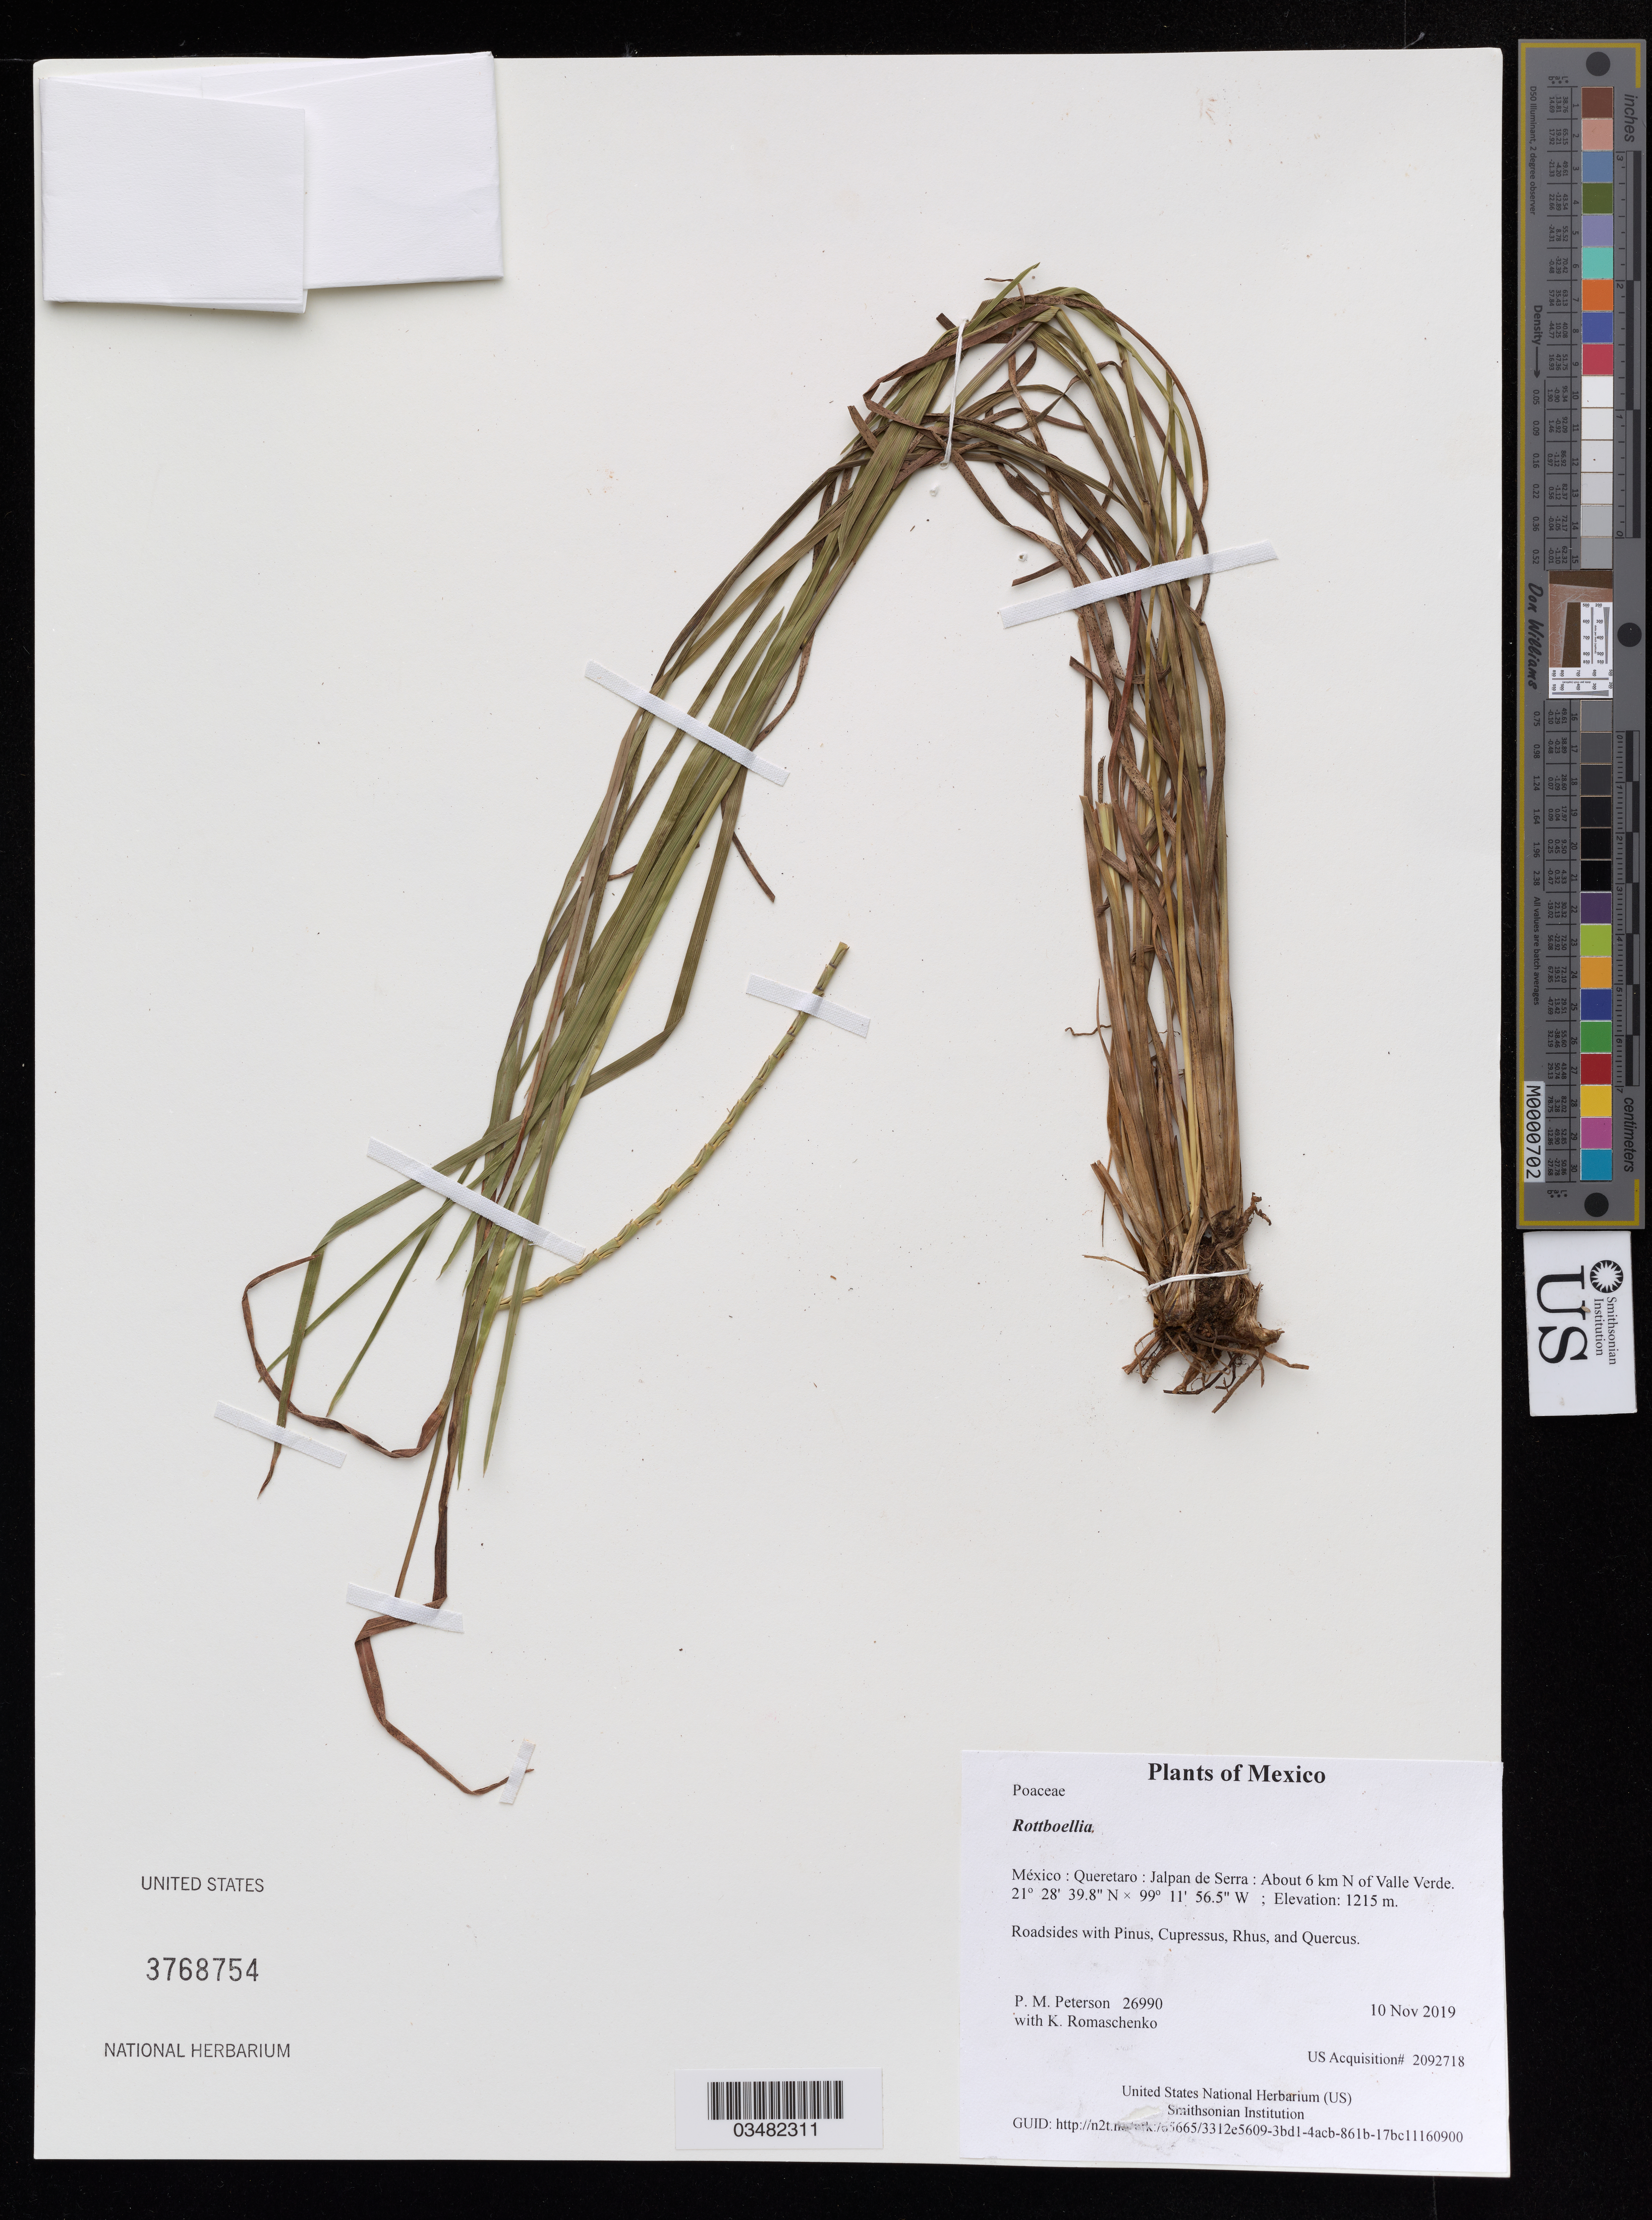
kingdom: Plantae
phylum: Tracheophyta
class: Liliopsida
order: Poales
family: Poaceae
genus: Rottboellia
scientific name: Rottboellia sp.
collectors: P. M. Peterson & K. Romaschenko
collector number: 26990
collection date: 2019-11-10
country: México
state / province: Queretaro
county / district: Jalpan de Serra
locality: About 6 km N of Valle Verde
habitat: Roadsides with Pinus, Cupressus, Rhus, and Quercus.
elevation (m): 1215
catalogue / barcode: US 3768754